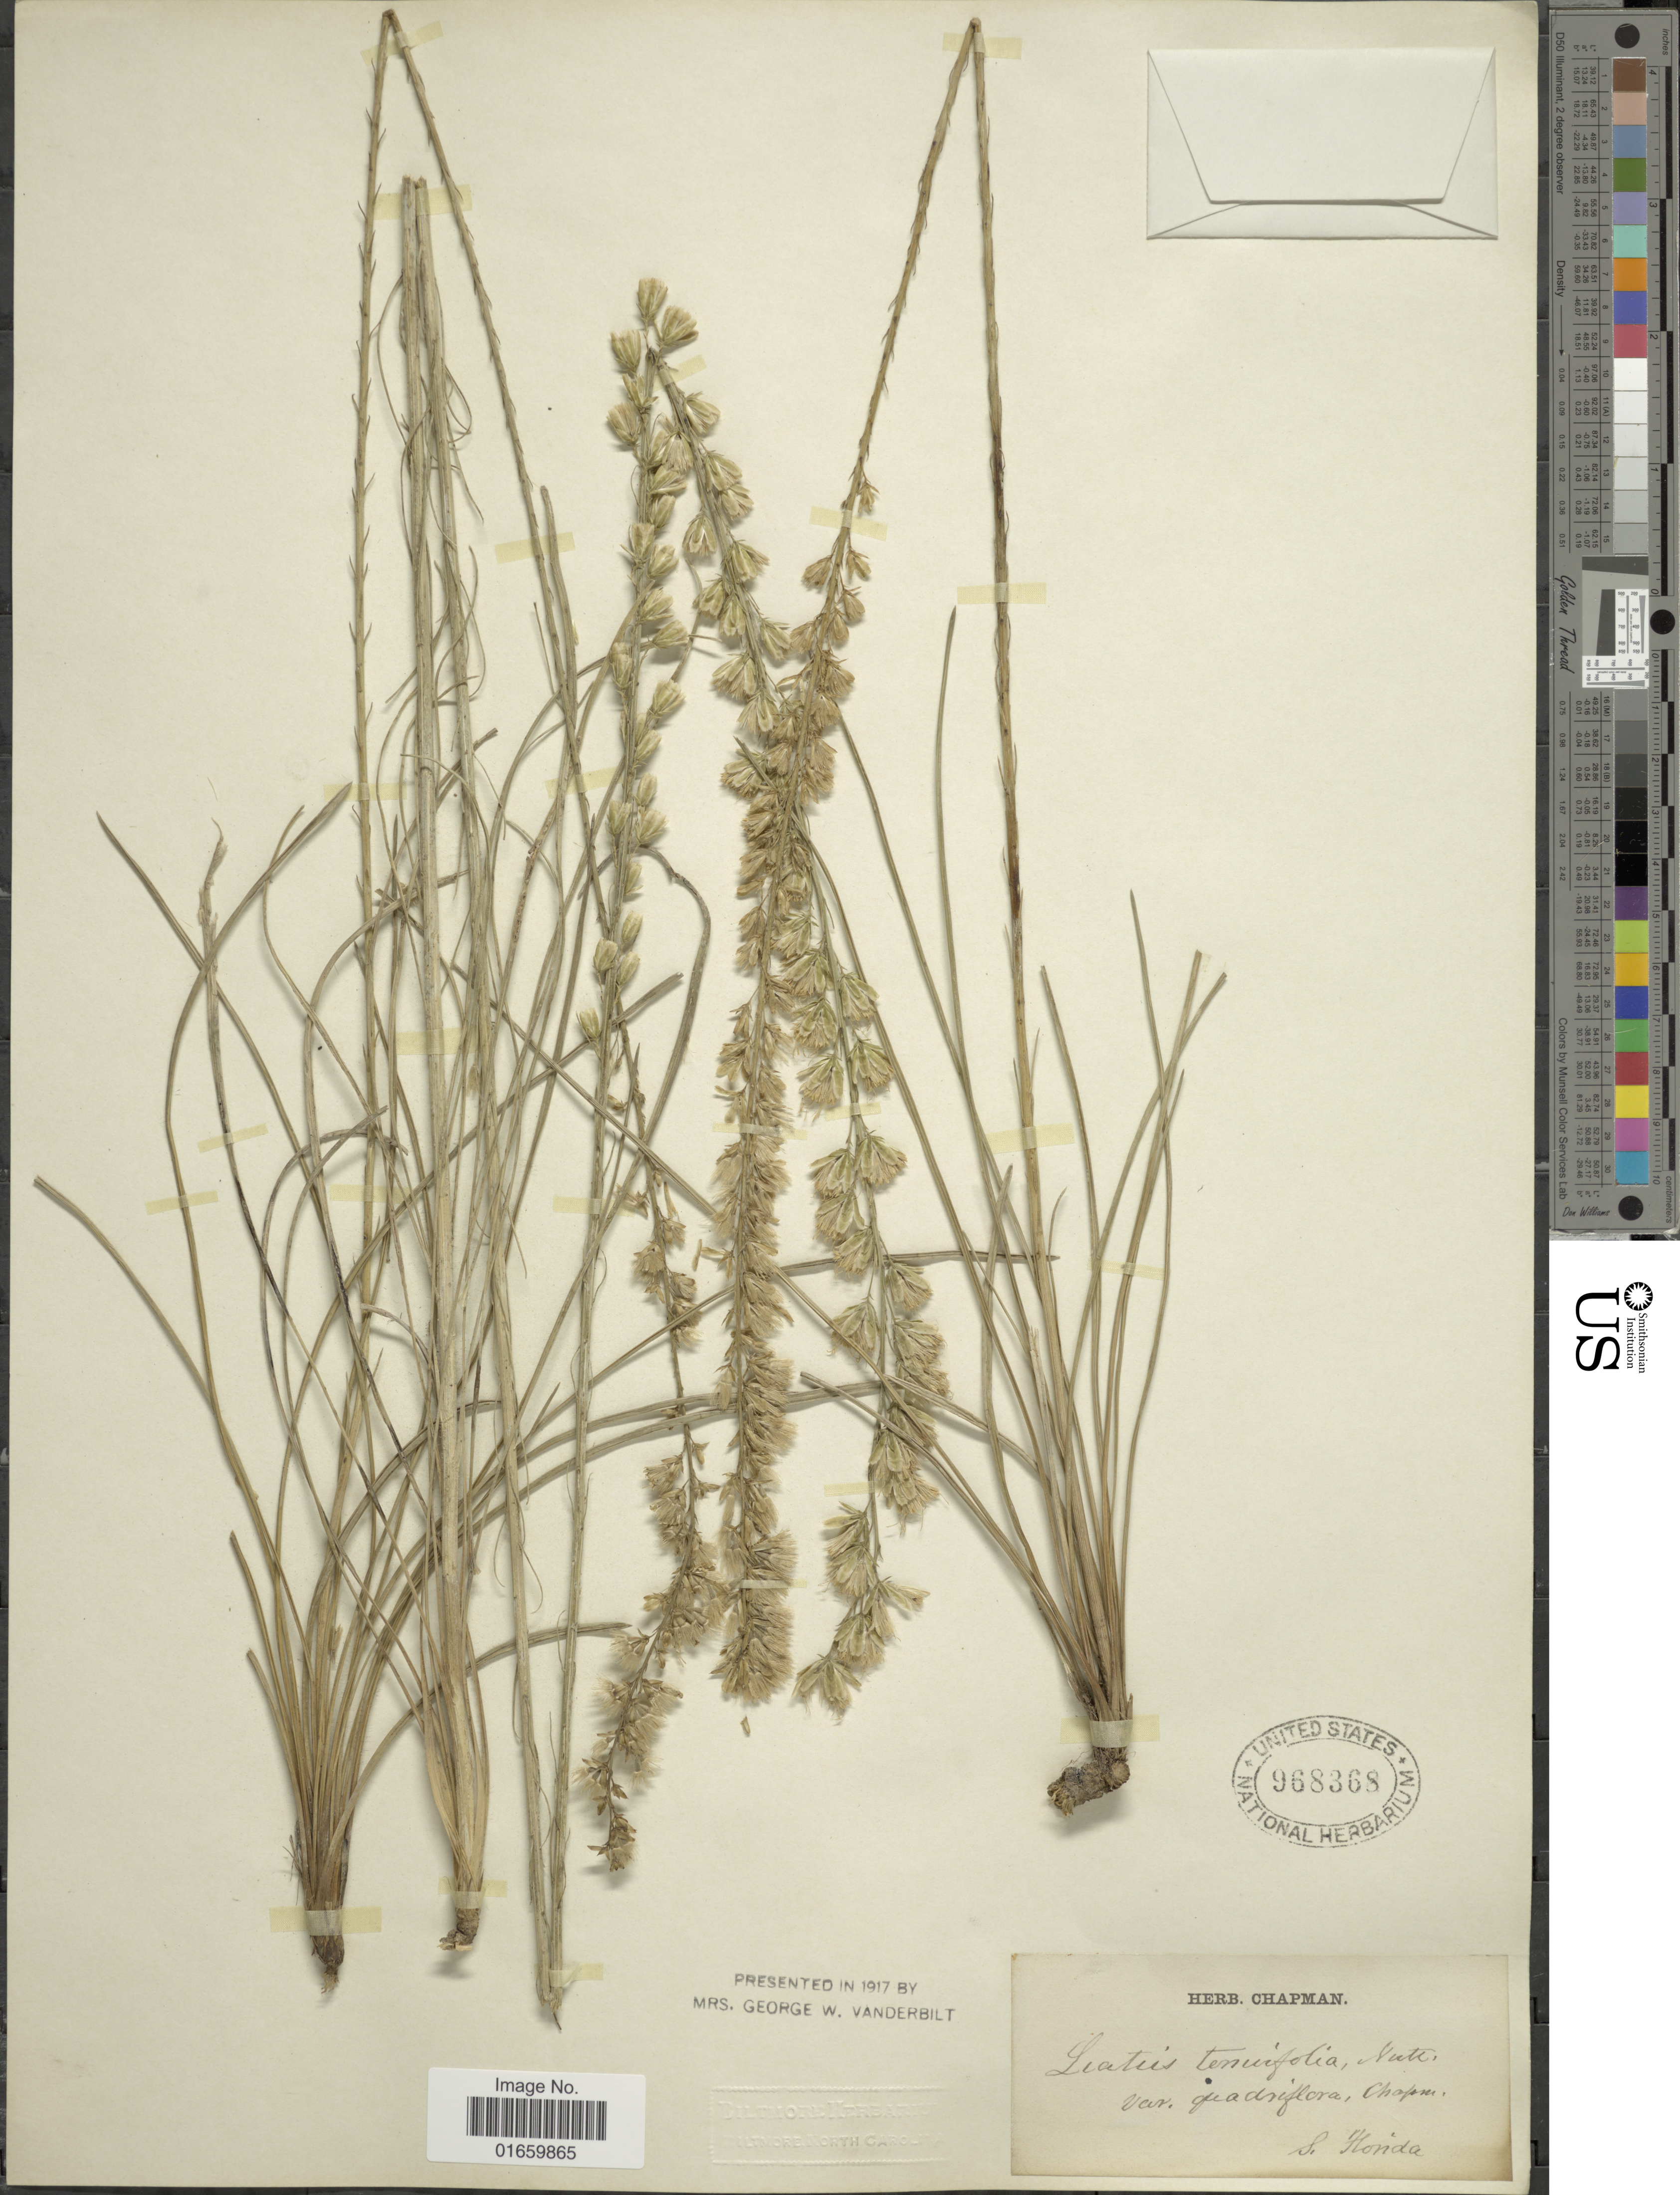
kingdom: Plantae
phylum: Tracheophyta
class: Magnoliopsida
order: Asterales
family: Asteraceae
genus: Liatris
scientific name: Liatris tenuifolia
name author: Nutt.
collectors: ex herb. Chapman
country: United States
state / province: Florida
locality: S. Florida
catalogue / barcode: US 968368